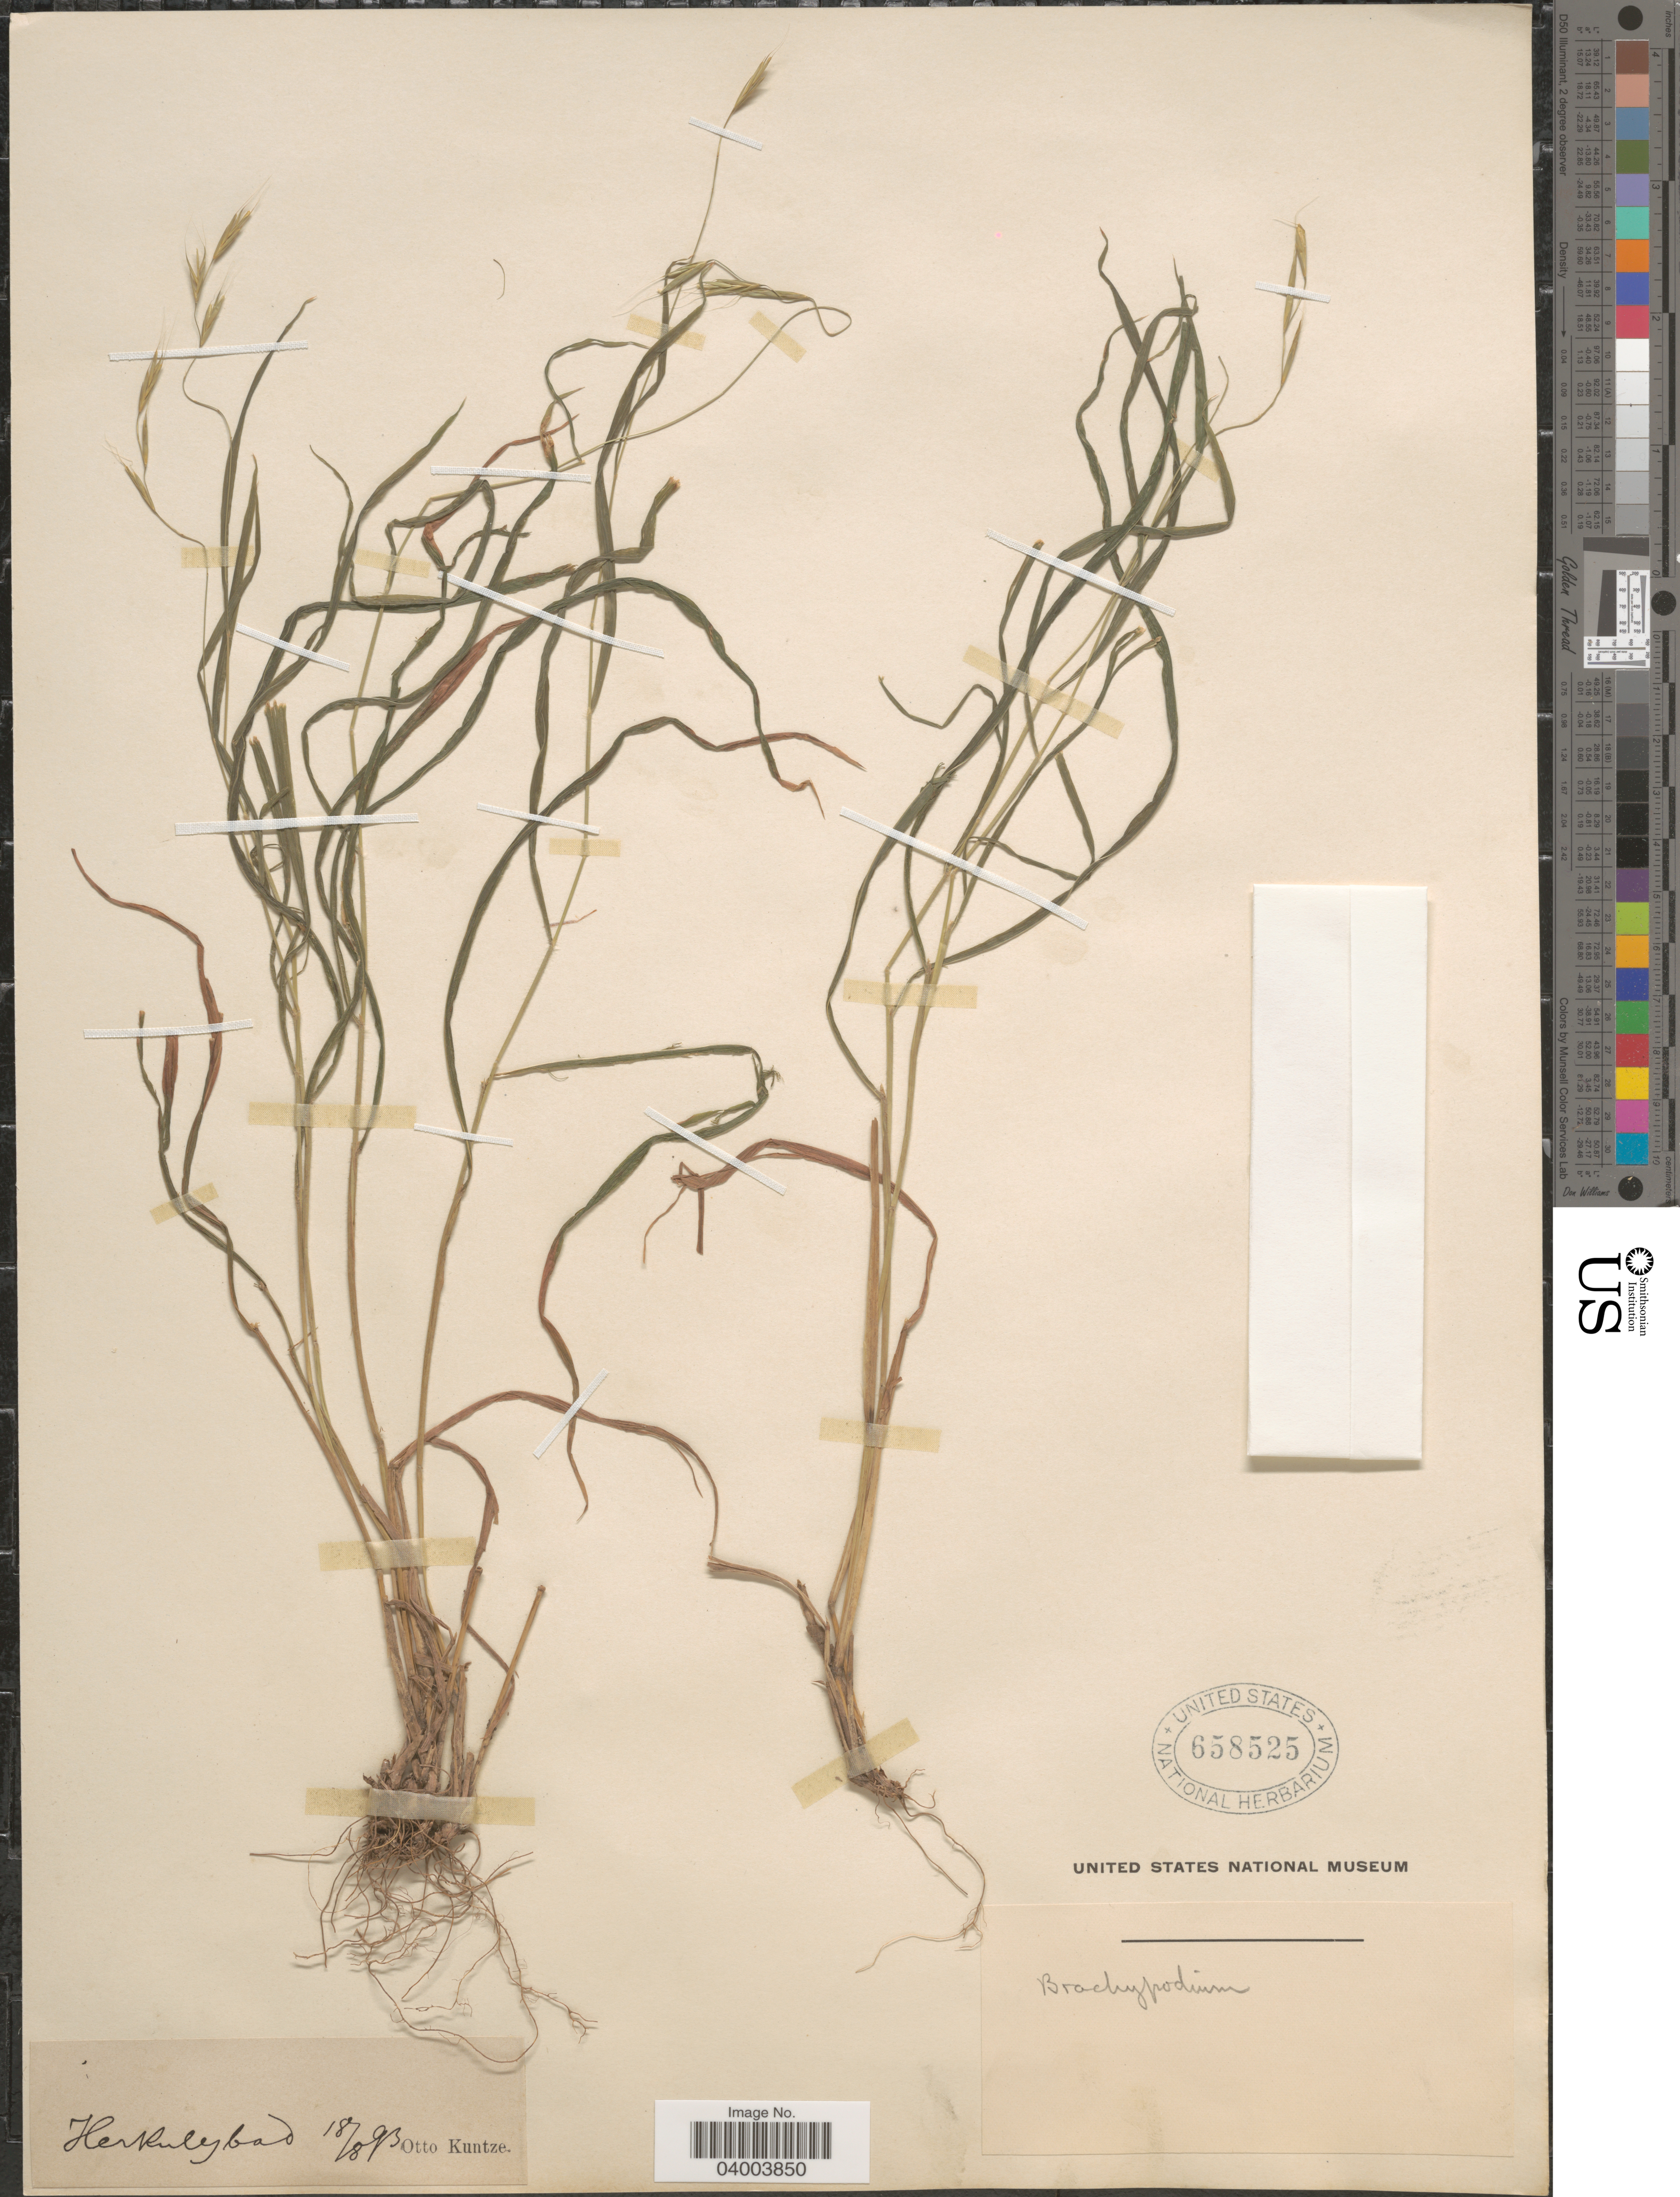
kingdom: Plantae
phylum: Tracheophyta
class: Liliopsida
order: Poales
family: Poaceae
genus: Brachypodium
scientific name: Brachypodium sp.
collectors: C.E.O. Kuntze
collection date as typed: Transcribed d/m/y: 18/8/93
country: Romania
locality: Herkulesbad.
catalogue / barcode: US 658525